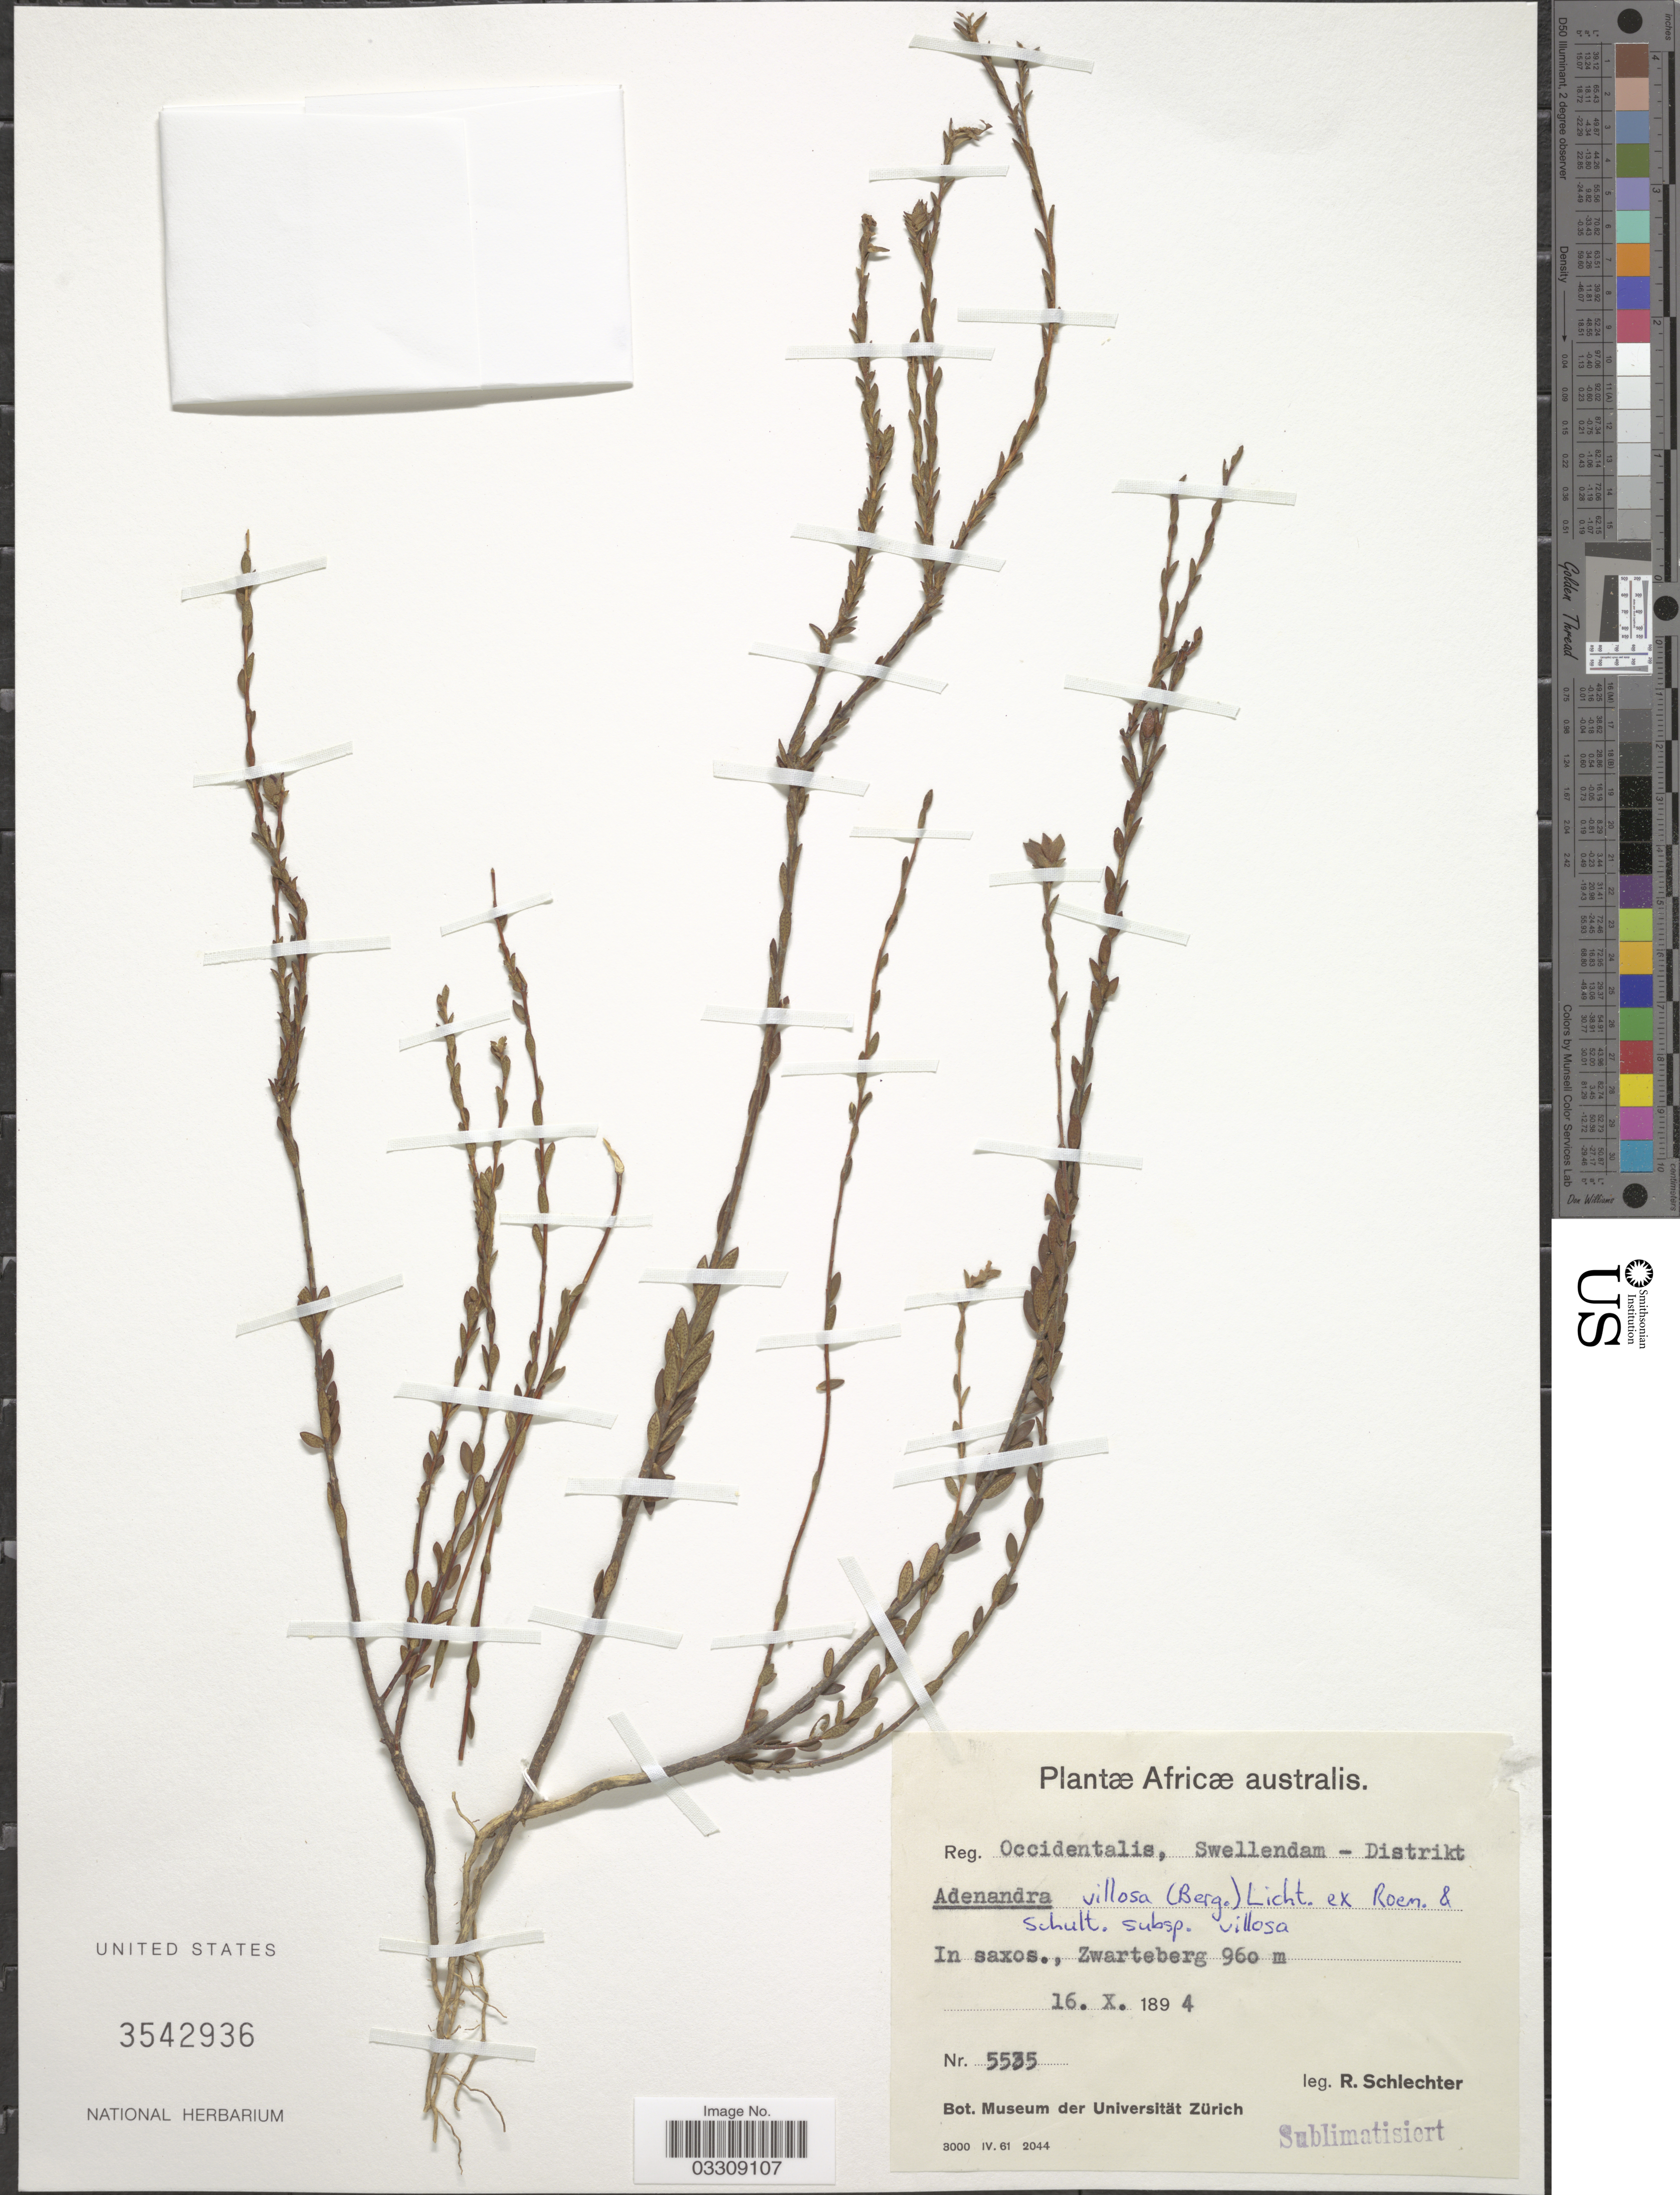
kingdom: Plantae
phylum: Tracheophyta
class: Magnoliopsida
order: Sapindales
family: Rutaceae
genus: Adenandra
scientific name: Adenandra villosa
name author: (P.J. Bergius) Licht. ex Schult.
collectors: F. R. R. Schlechter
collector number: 5535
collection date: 1894-10-16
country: South Africa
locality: Africæ australis. Reg. Occidentalis, Swellendam - Distrikt. In saxos., Zwarteberg.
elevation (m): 960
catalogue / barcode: US 3542936